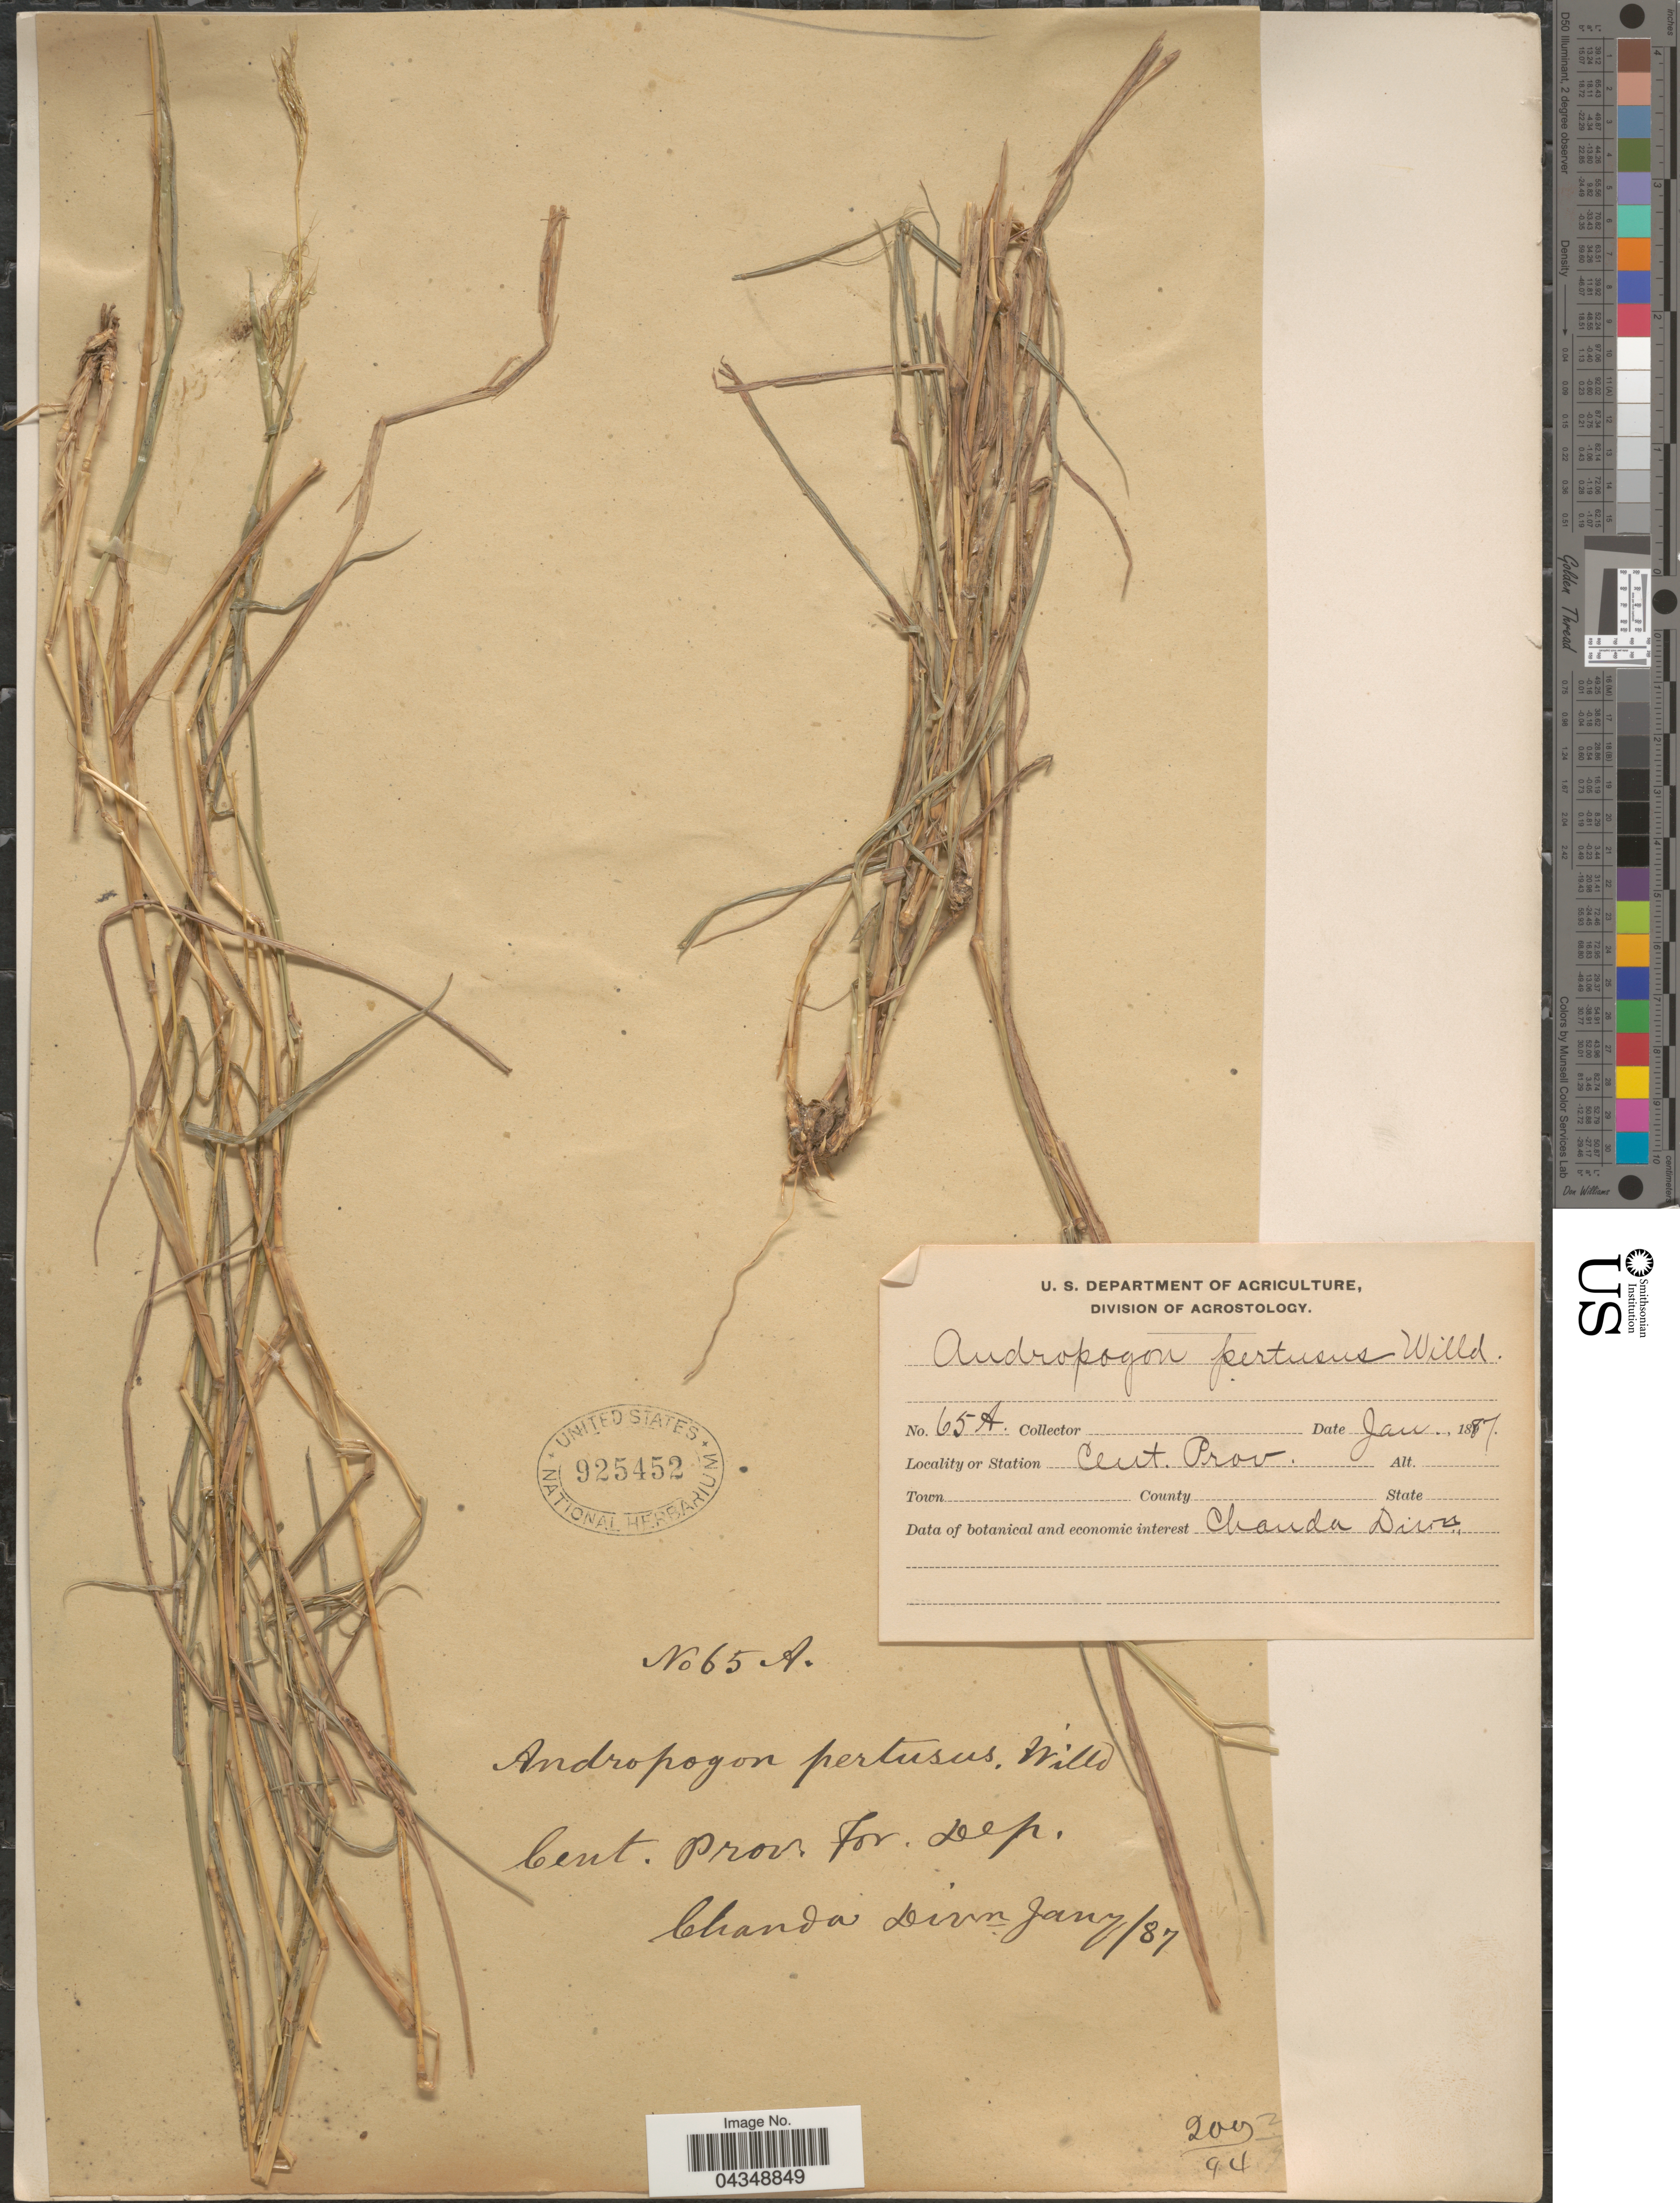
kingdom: Plantae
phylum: Tracheophyta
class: Liliopsida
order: Poales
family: Poaceae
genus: Bothriochloa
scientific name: Bothriochloa pertusa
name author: (L.) A. Camus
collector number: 65A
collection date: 1887-01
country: India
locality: Cent. Prov. For. Dep. Chandra Divn.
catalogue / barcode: US 925452